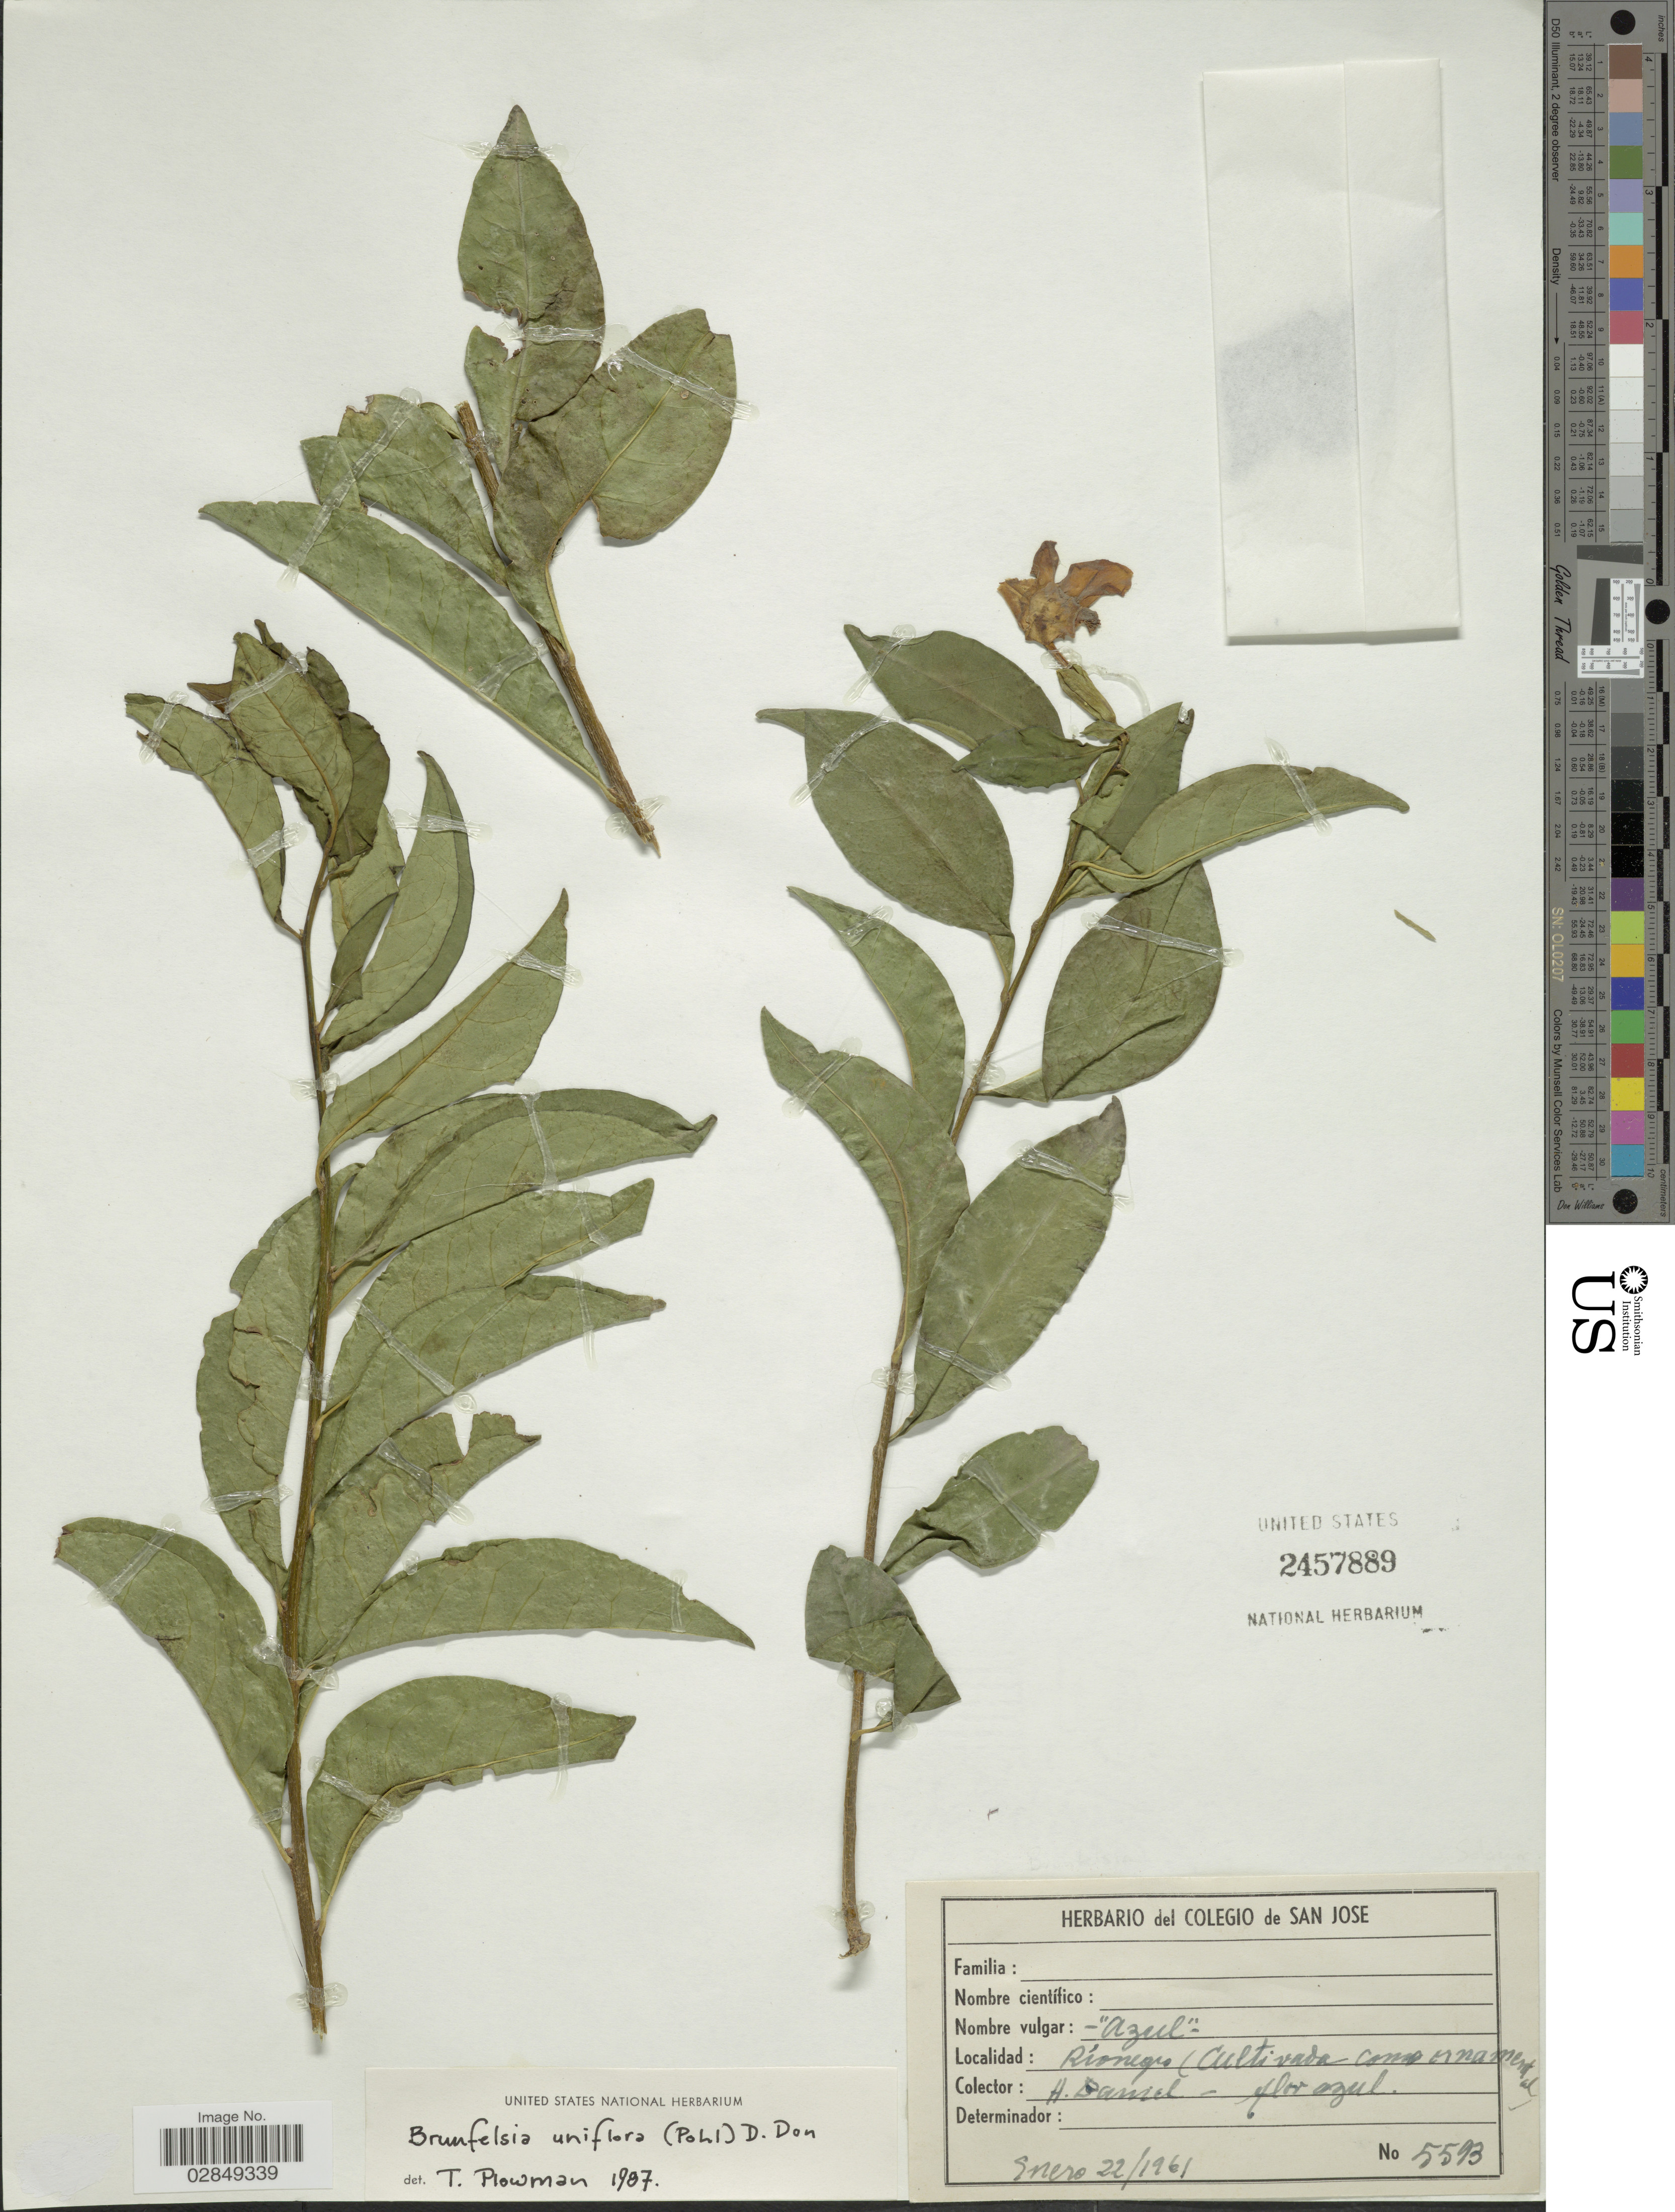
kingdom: Plantae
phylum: Tracheophyta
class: Magnoliopsida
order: Solanales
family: Solanaceae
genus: Brunfelsia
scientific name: Brunfelsia uniflora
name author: (Pohl) D. Don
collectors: Bro. Daniel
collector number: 5593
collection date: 1961-01-22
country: Colombia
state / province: Antioquia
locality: Ríonegro.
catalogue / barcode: US 2457889